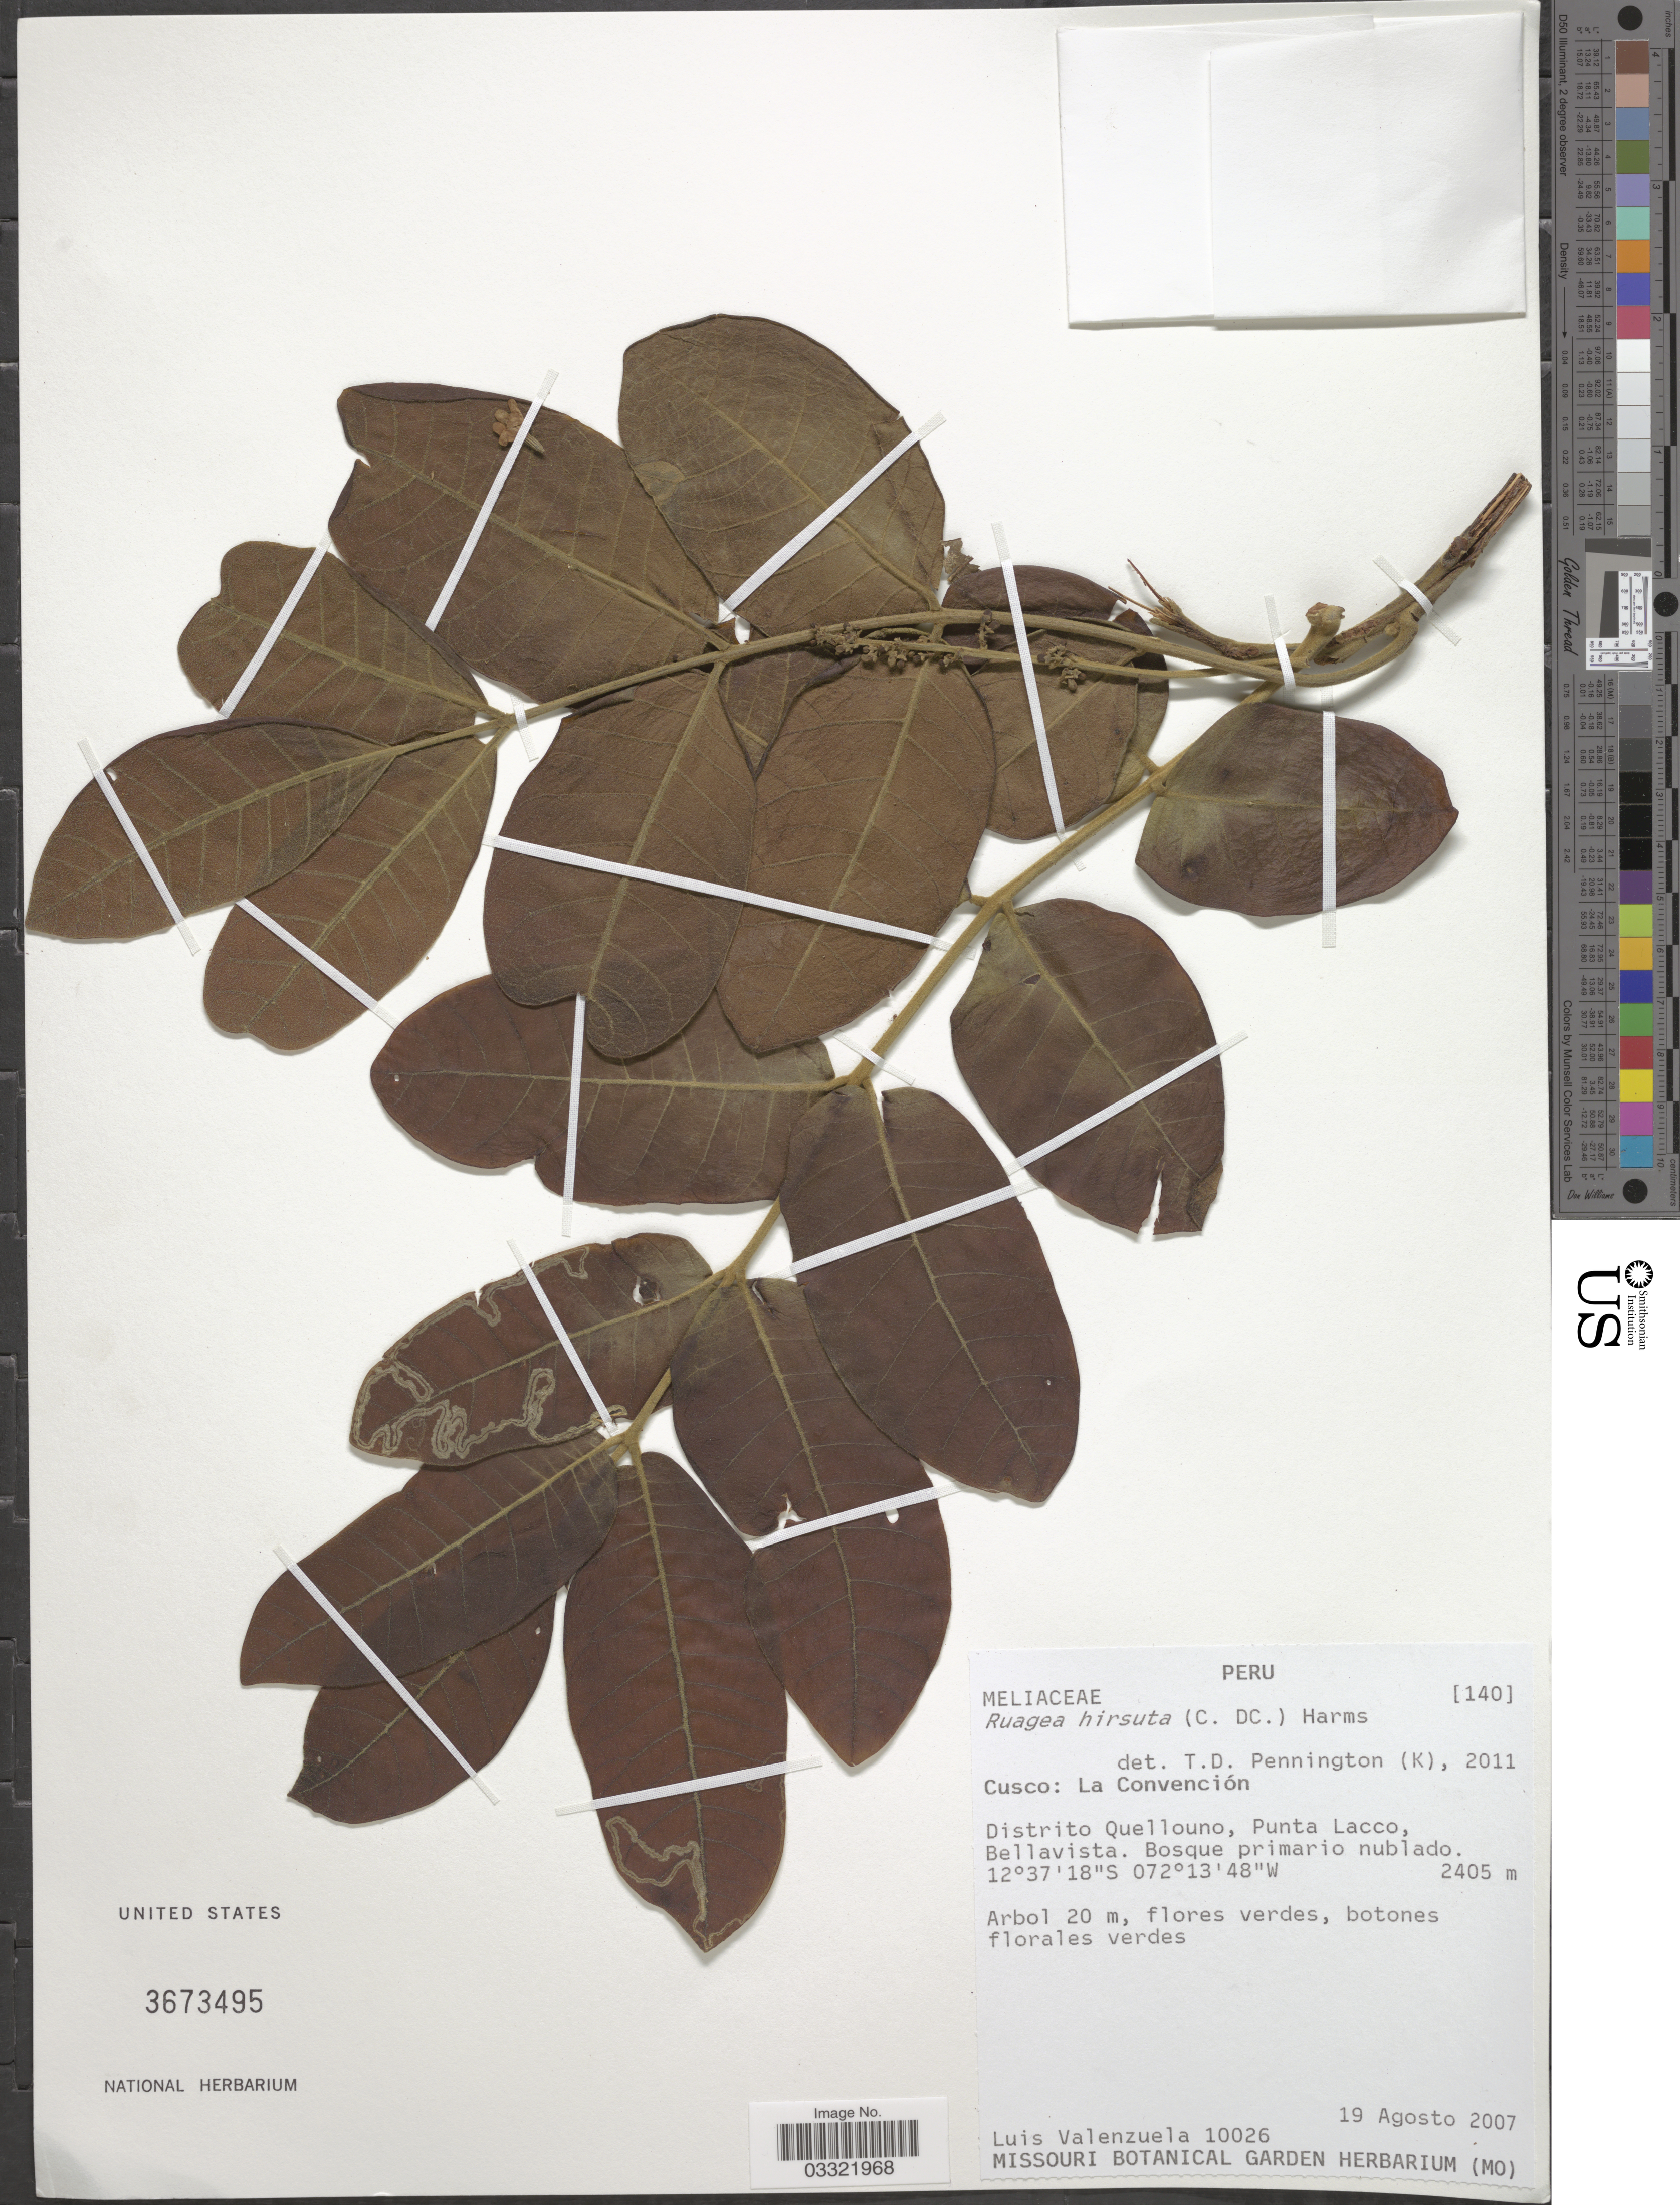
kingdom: Plantae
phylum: Tracheophyta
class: Magnoliopsida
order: Sapindales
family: Meliaceae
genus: Ruagea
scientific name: Ruagea hirsuta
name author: (C. DC.) Harms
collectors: L. Valenzuela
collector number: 10026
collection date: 2007-08-19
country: Peru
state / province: Cusco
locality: La Convención, Distrito Quellouno, Punta Lacco, Bellavista.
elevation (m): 2405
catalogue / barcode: US 3673495